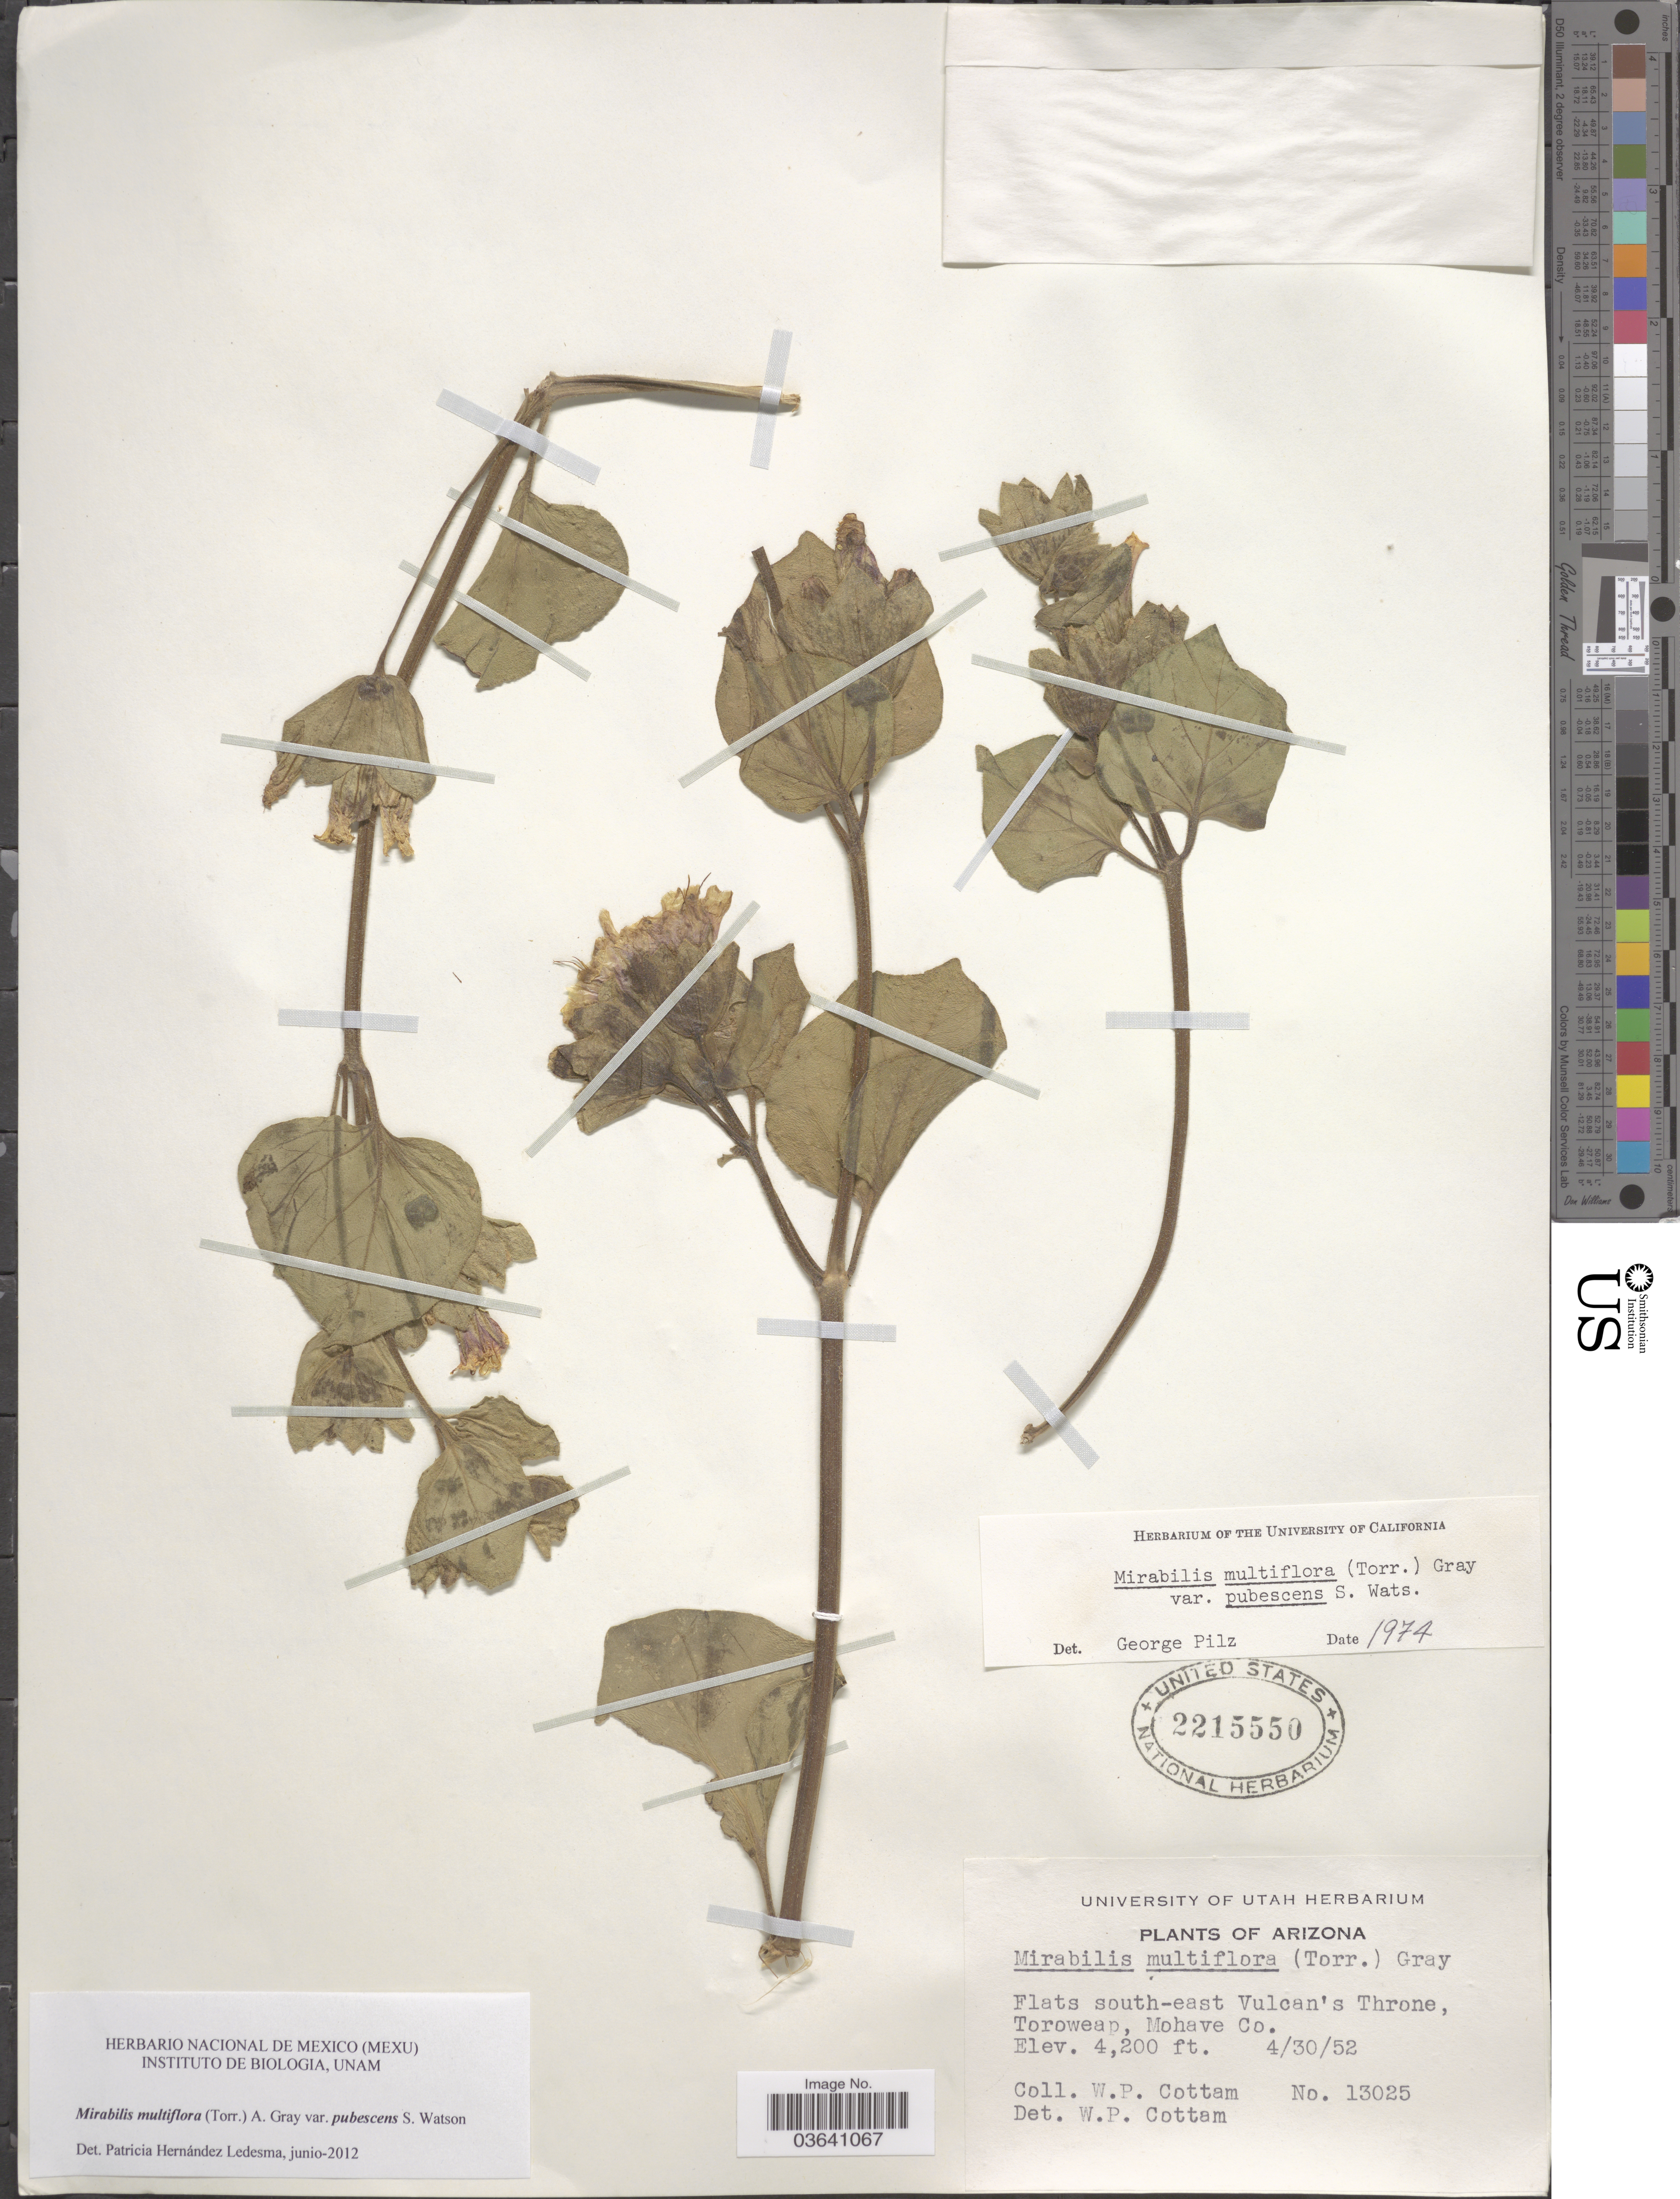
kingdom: Plantae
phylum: Tracheophyta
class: Magnoliopsida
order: Caryophyllales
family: Nyctaginaceae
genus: Mirabilis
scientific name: Mirabilis multiflora var. pubescens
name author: (Torr.) A. Gray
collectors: W. Cottam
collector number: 13025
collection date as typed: Transcribed d/m/y: 30/4/52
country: United States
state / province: Arizona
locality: South-east of Vulcan's Throne, Toroweap, Mohave Co.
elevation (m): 1280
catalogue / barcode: US 2215550